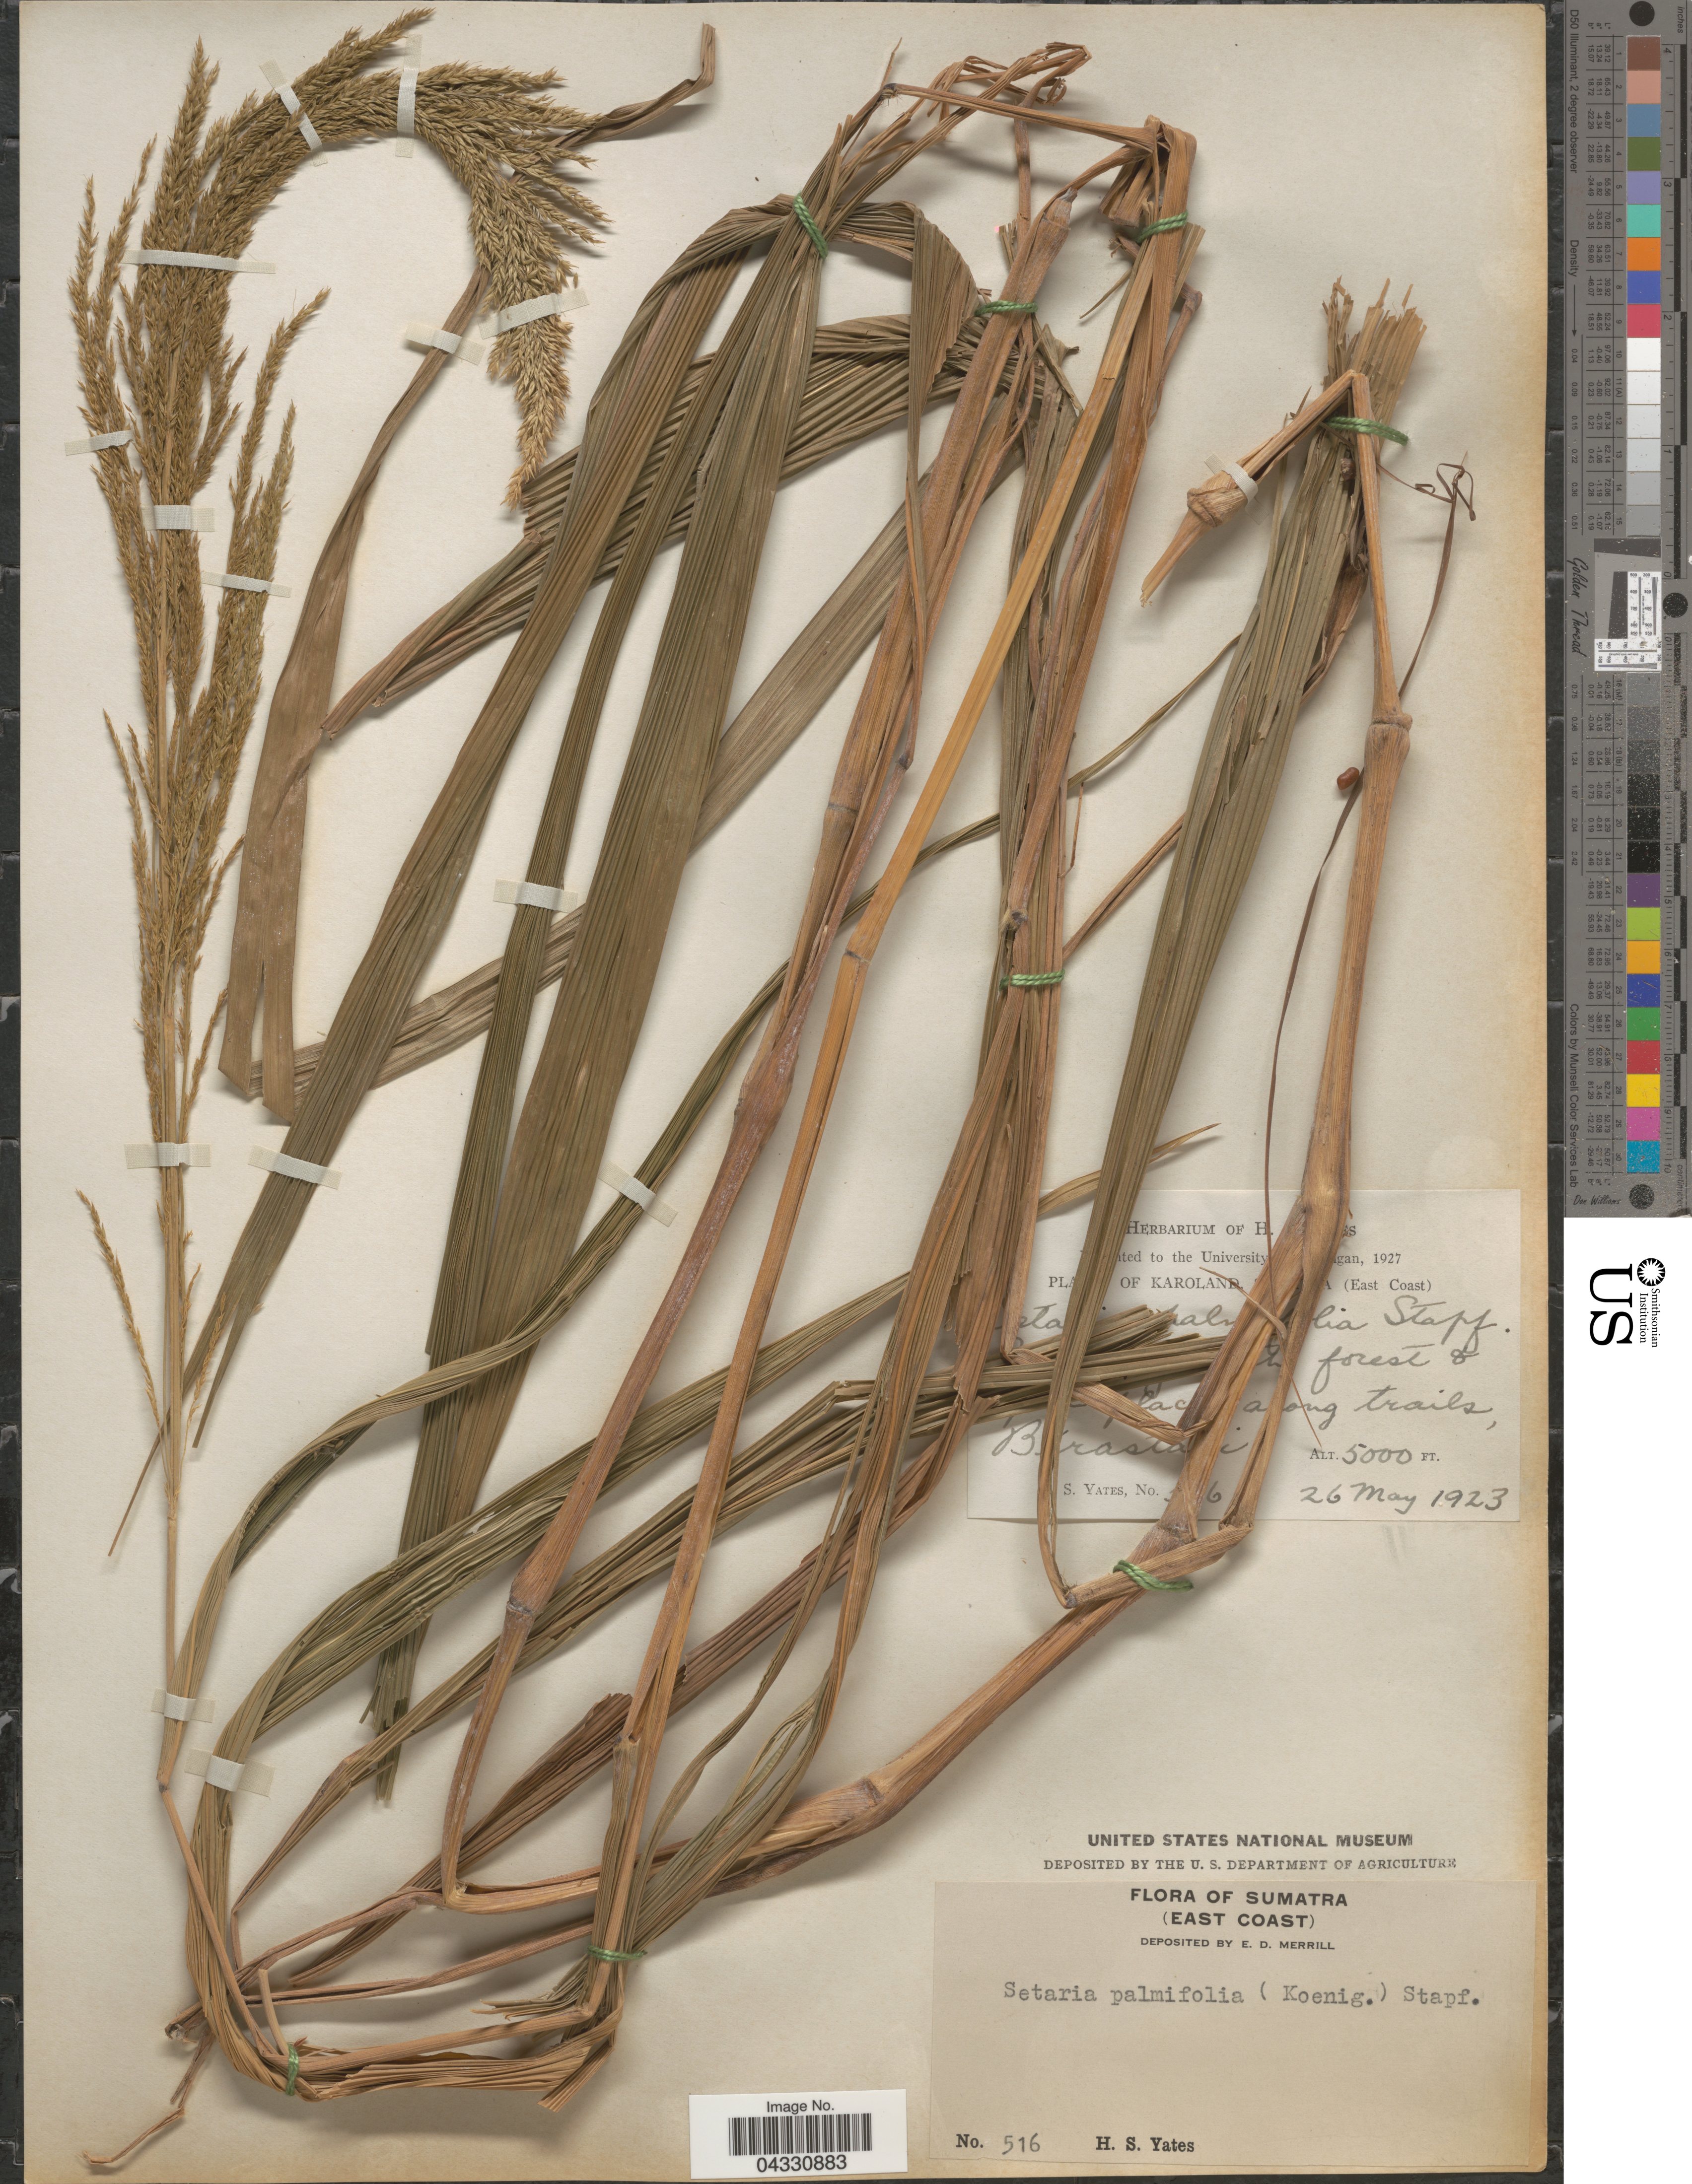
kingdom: Plantae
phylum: Tracheophyta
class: Liliopsida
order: Poales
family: Poaceae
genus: Setaria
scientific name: Setaria palmifolia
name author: (J. Koenig) Stapf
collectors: H. S. Yates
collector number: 516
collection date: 1923-05-26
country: Indonesia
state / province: Sumatra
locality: Karoland (East Coast).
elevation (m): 1524